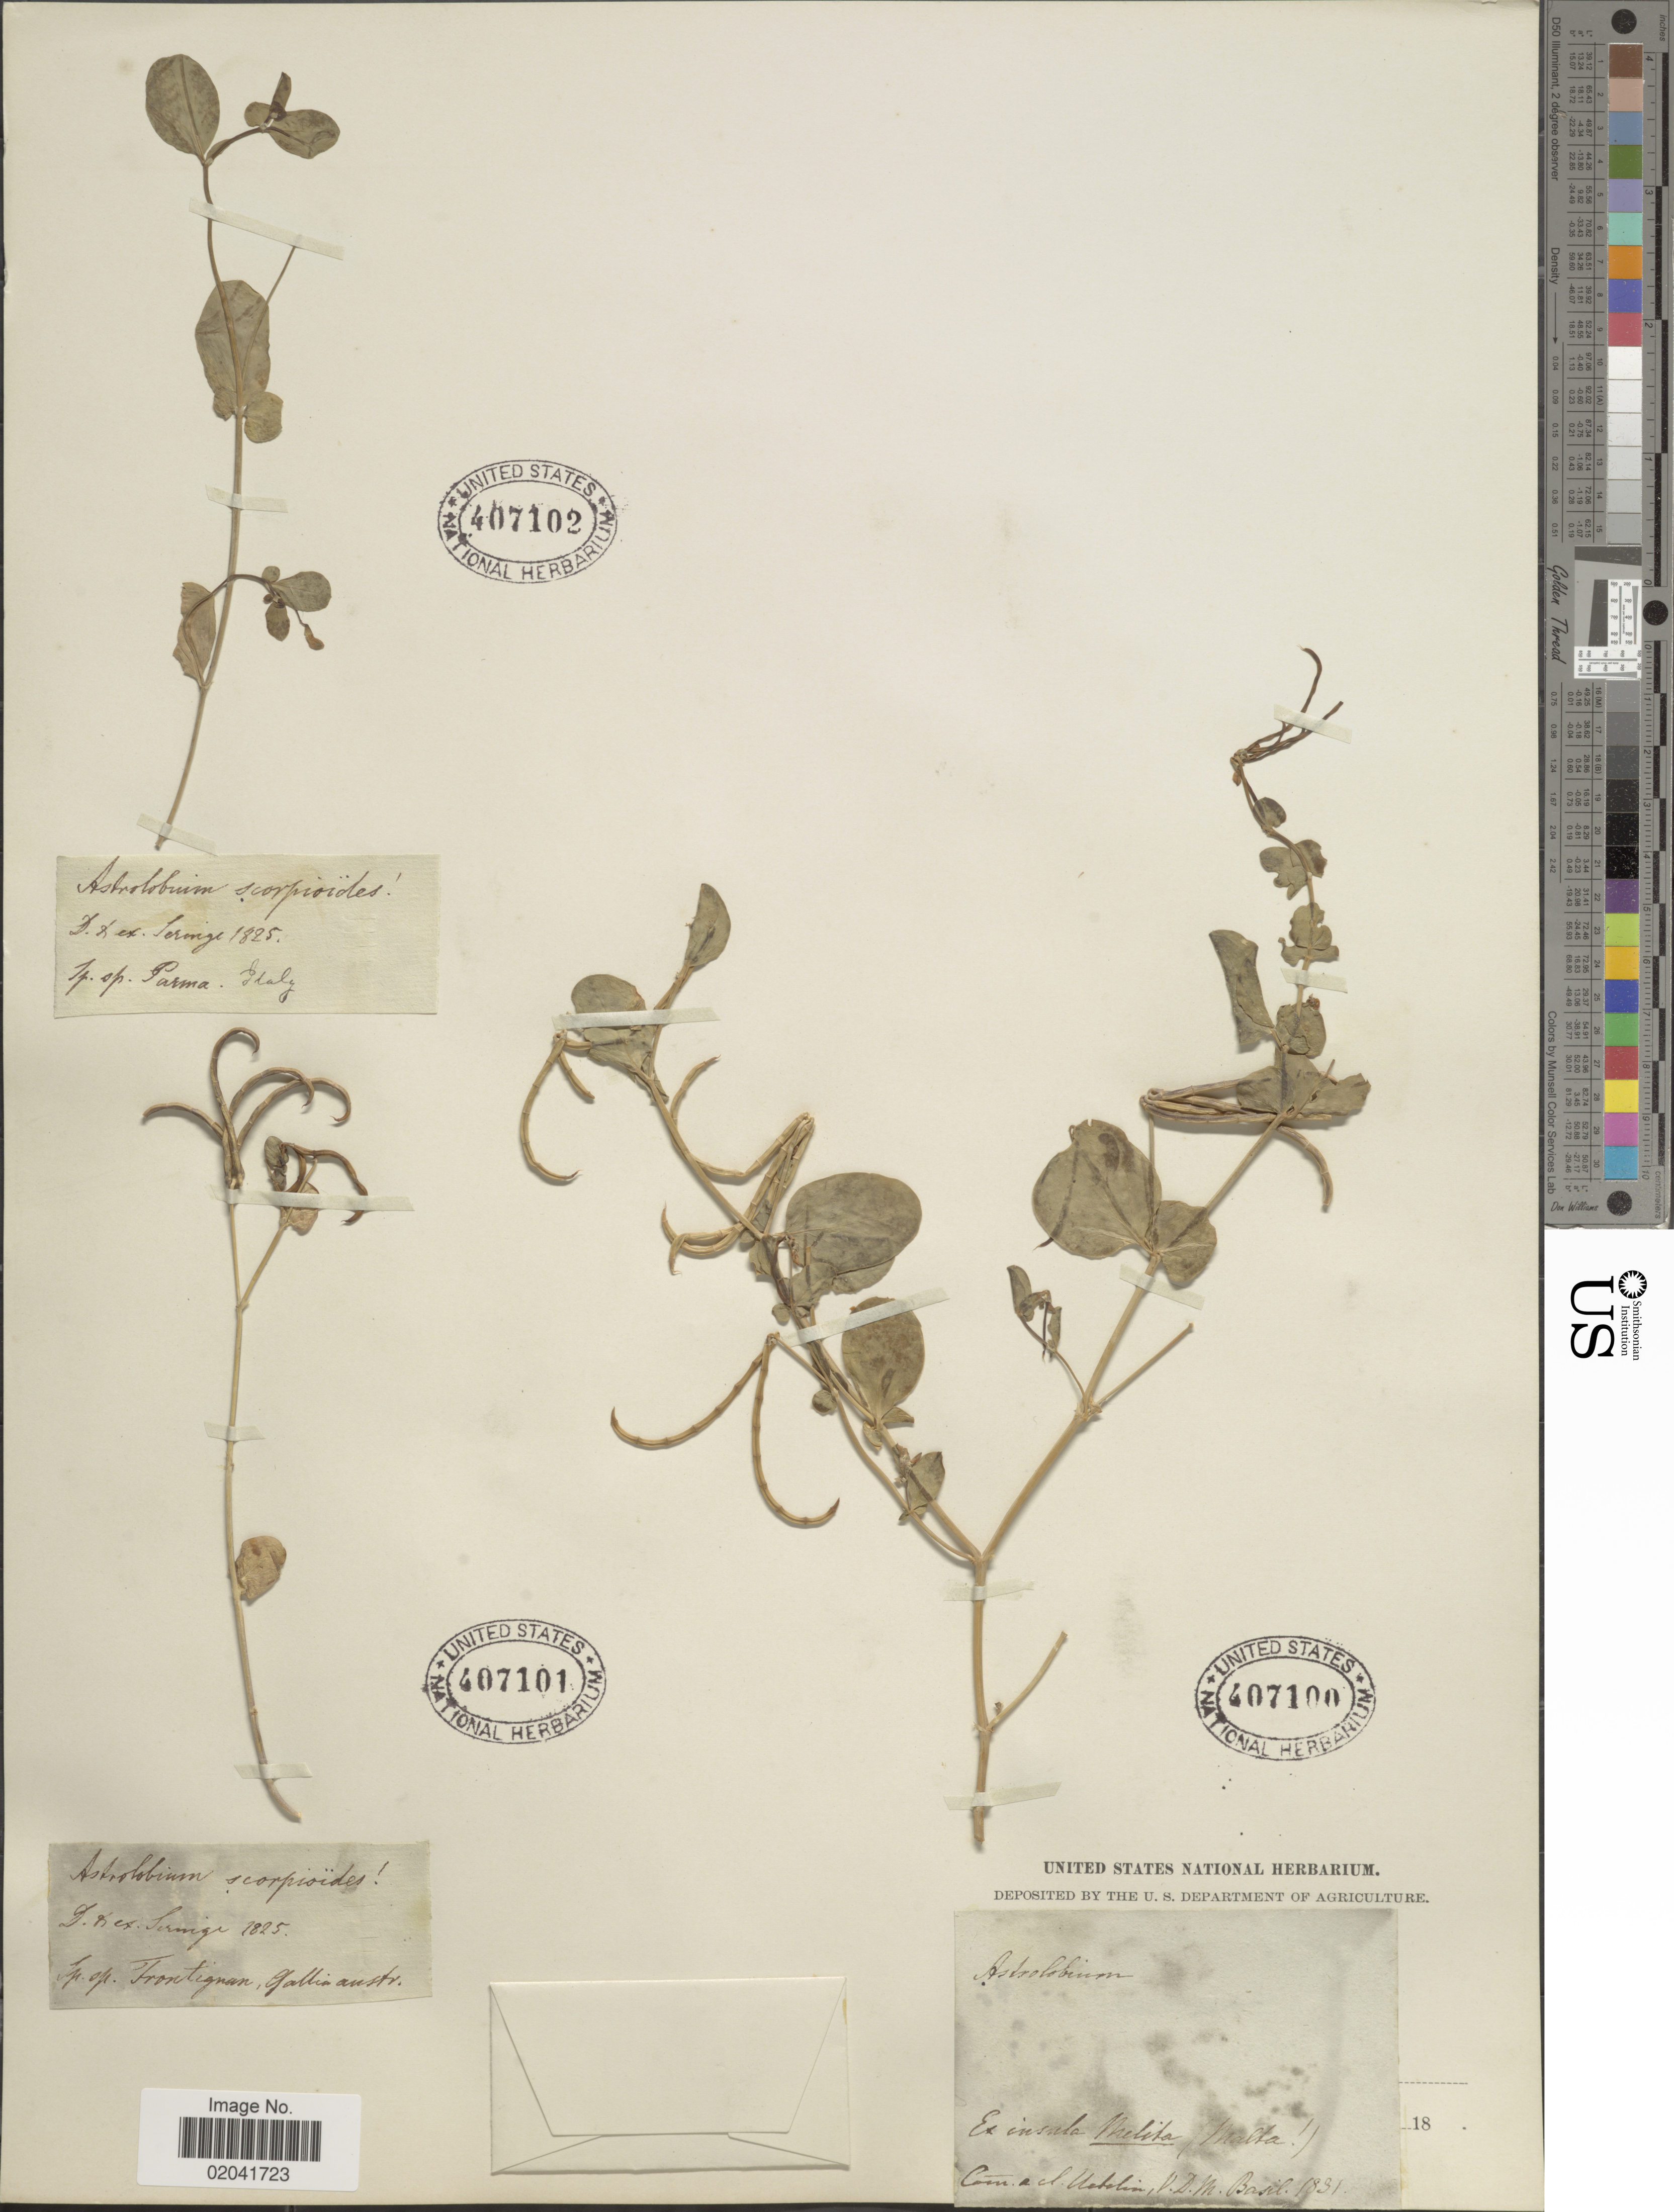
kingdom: Plantae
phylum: Tracheophyta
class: Magnoliopsida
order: Fabales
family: Fabaceae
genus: Ornithopus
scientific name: Ornithopus scorpioides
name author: L.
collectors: V. Basil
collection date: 1831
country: Malta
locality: Ex Insula Melita (malta) [interpreted]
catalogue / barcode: US 407100